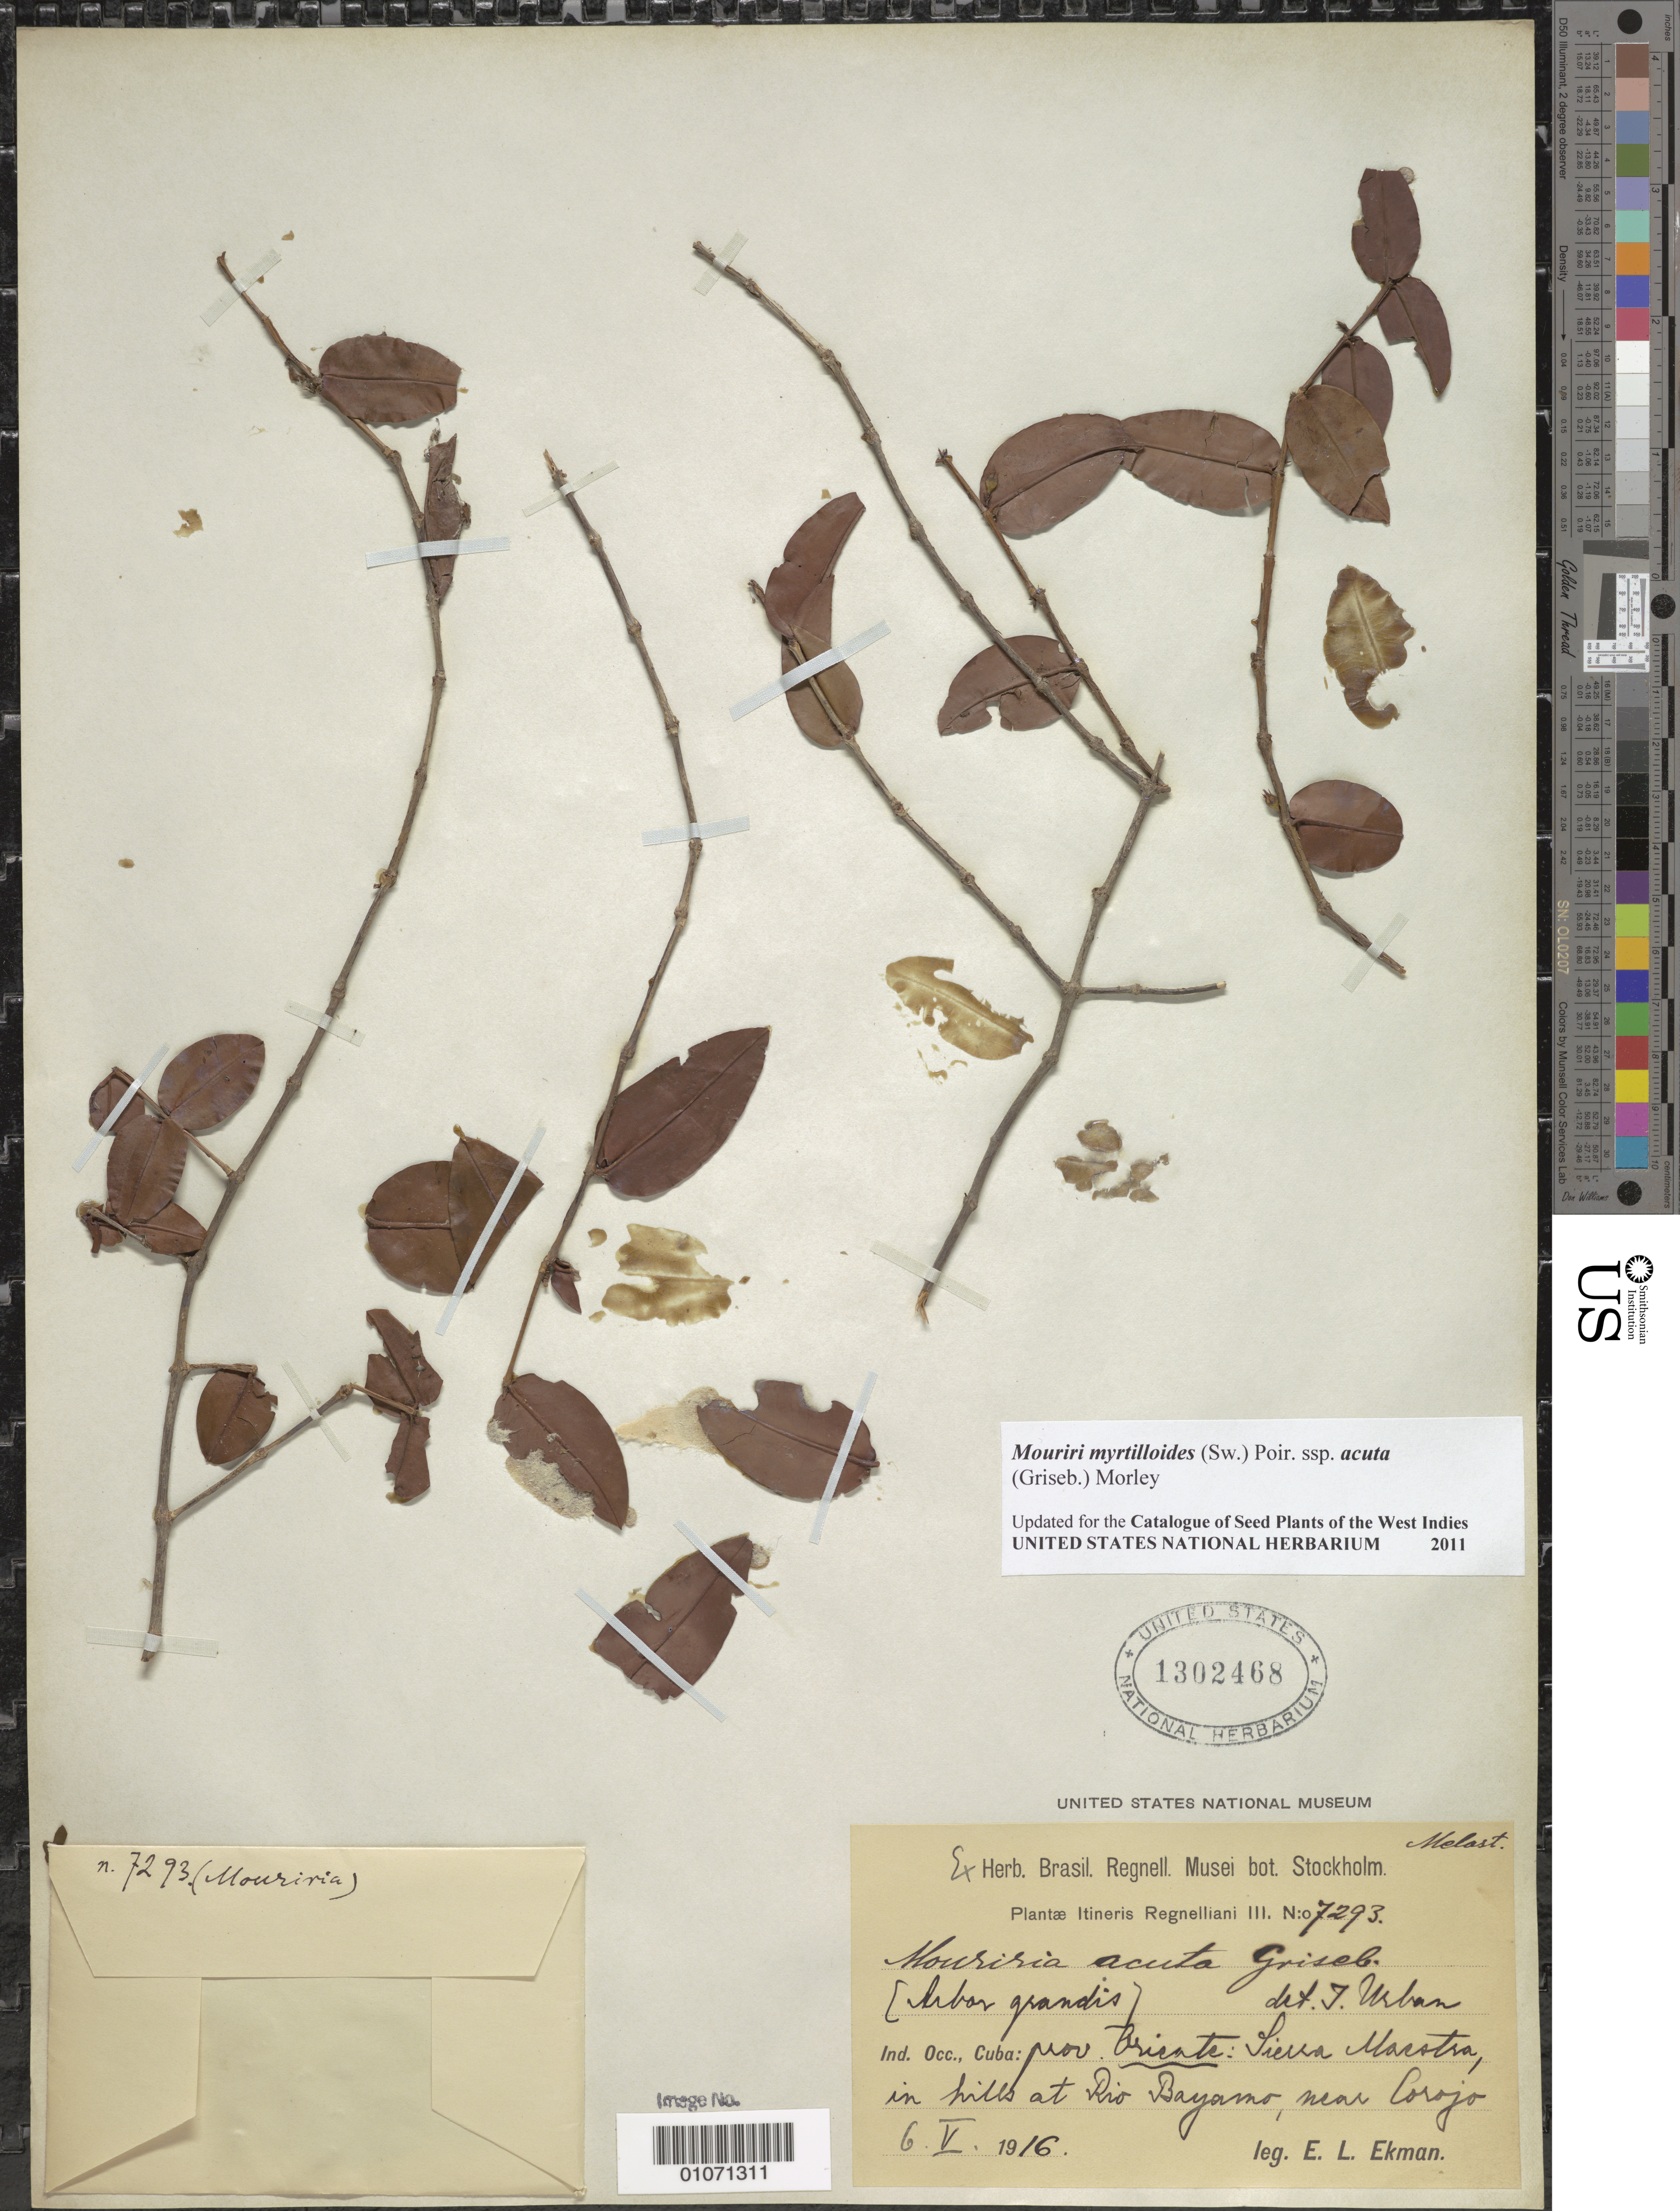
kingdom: Plantae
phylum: Tracheophyta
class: Magnoliopsida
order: Myrtales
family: Melastomataceae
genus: Mouriri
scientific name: Mouriri myrtilloides subsp. acuta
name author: (Griseb.) Morley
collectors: E. L. Ekman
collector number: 7293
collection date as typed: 06 May 1916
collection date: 1916-05-06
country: Cuba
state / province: Oriente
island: Cuba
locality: Sierra Maestra, at Río Bayamo, near Corojo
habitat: In hills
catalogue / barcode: US 1302468